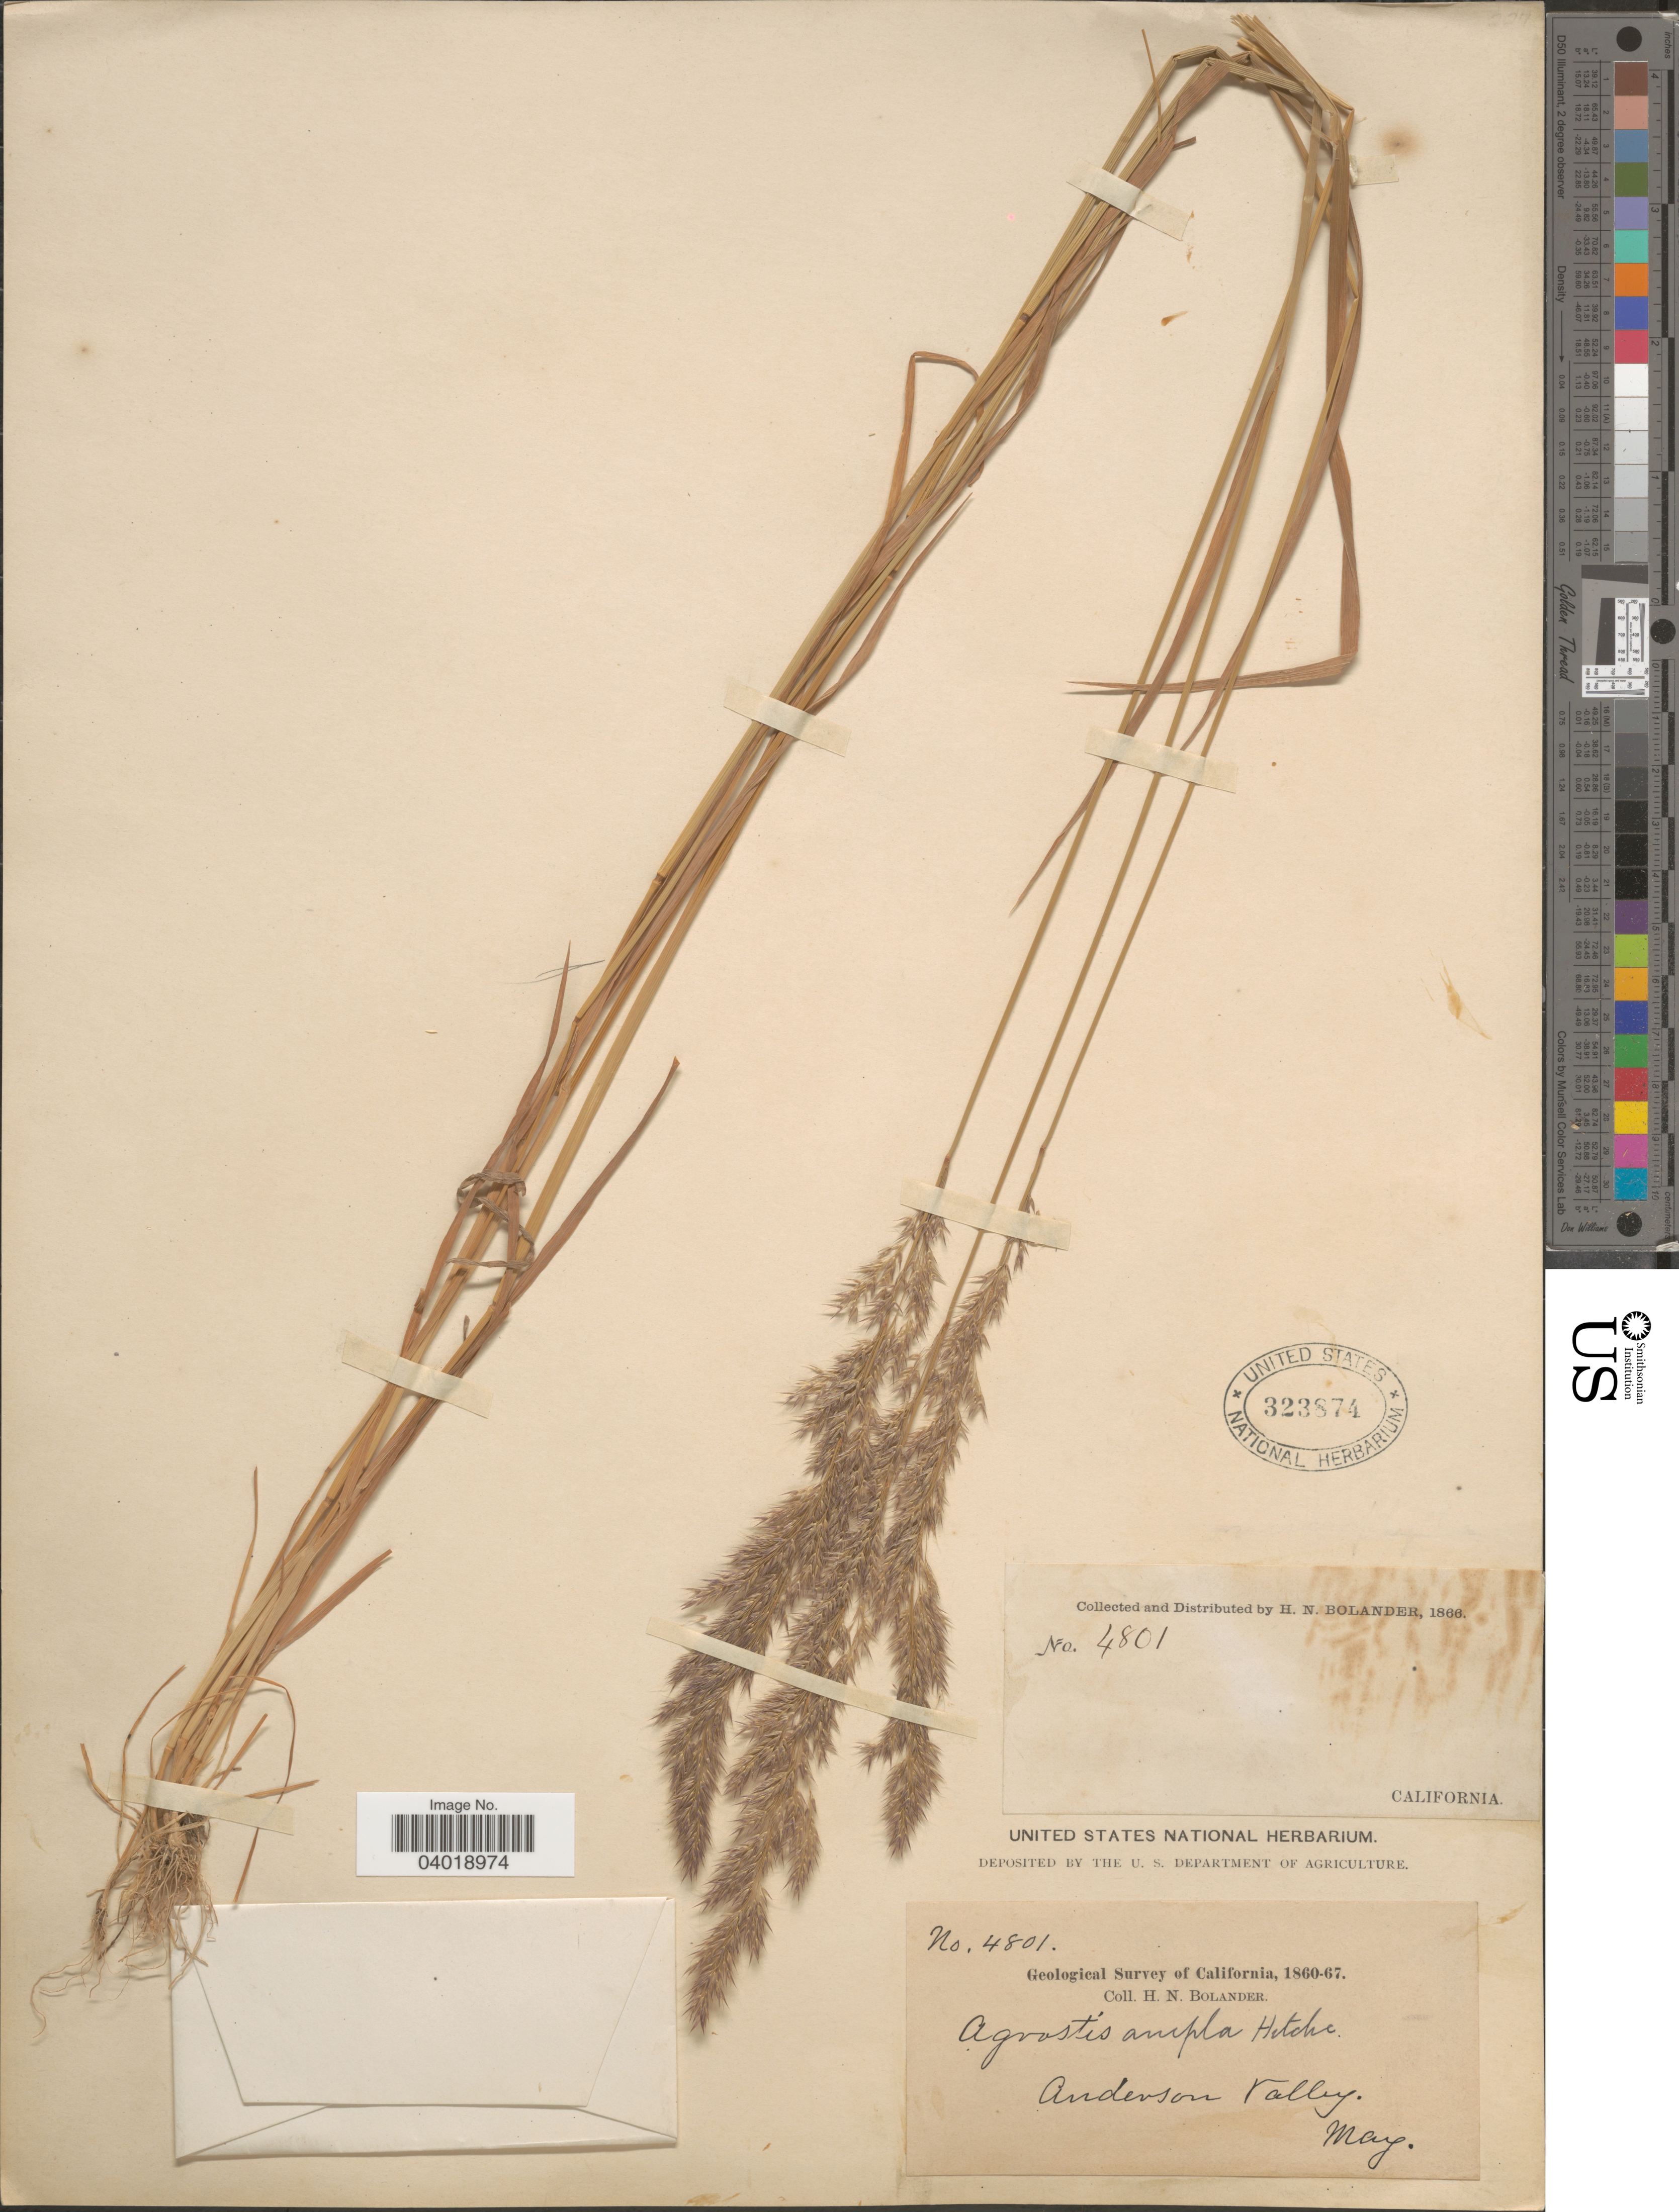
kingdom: Plantae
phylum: Tracheophyta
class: Liliopsida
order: Poales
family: Poaceae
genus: Agrostis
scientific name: Agrostis exarata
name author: Trin.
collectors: H. Bolander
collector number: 4801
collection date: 1860-05/1867-05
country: United States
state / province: California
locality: Anderson Valley.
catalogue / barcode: US 323874